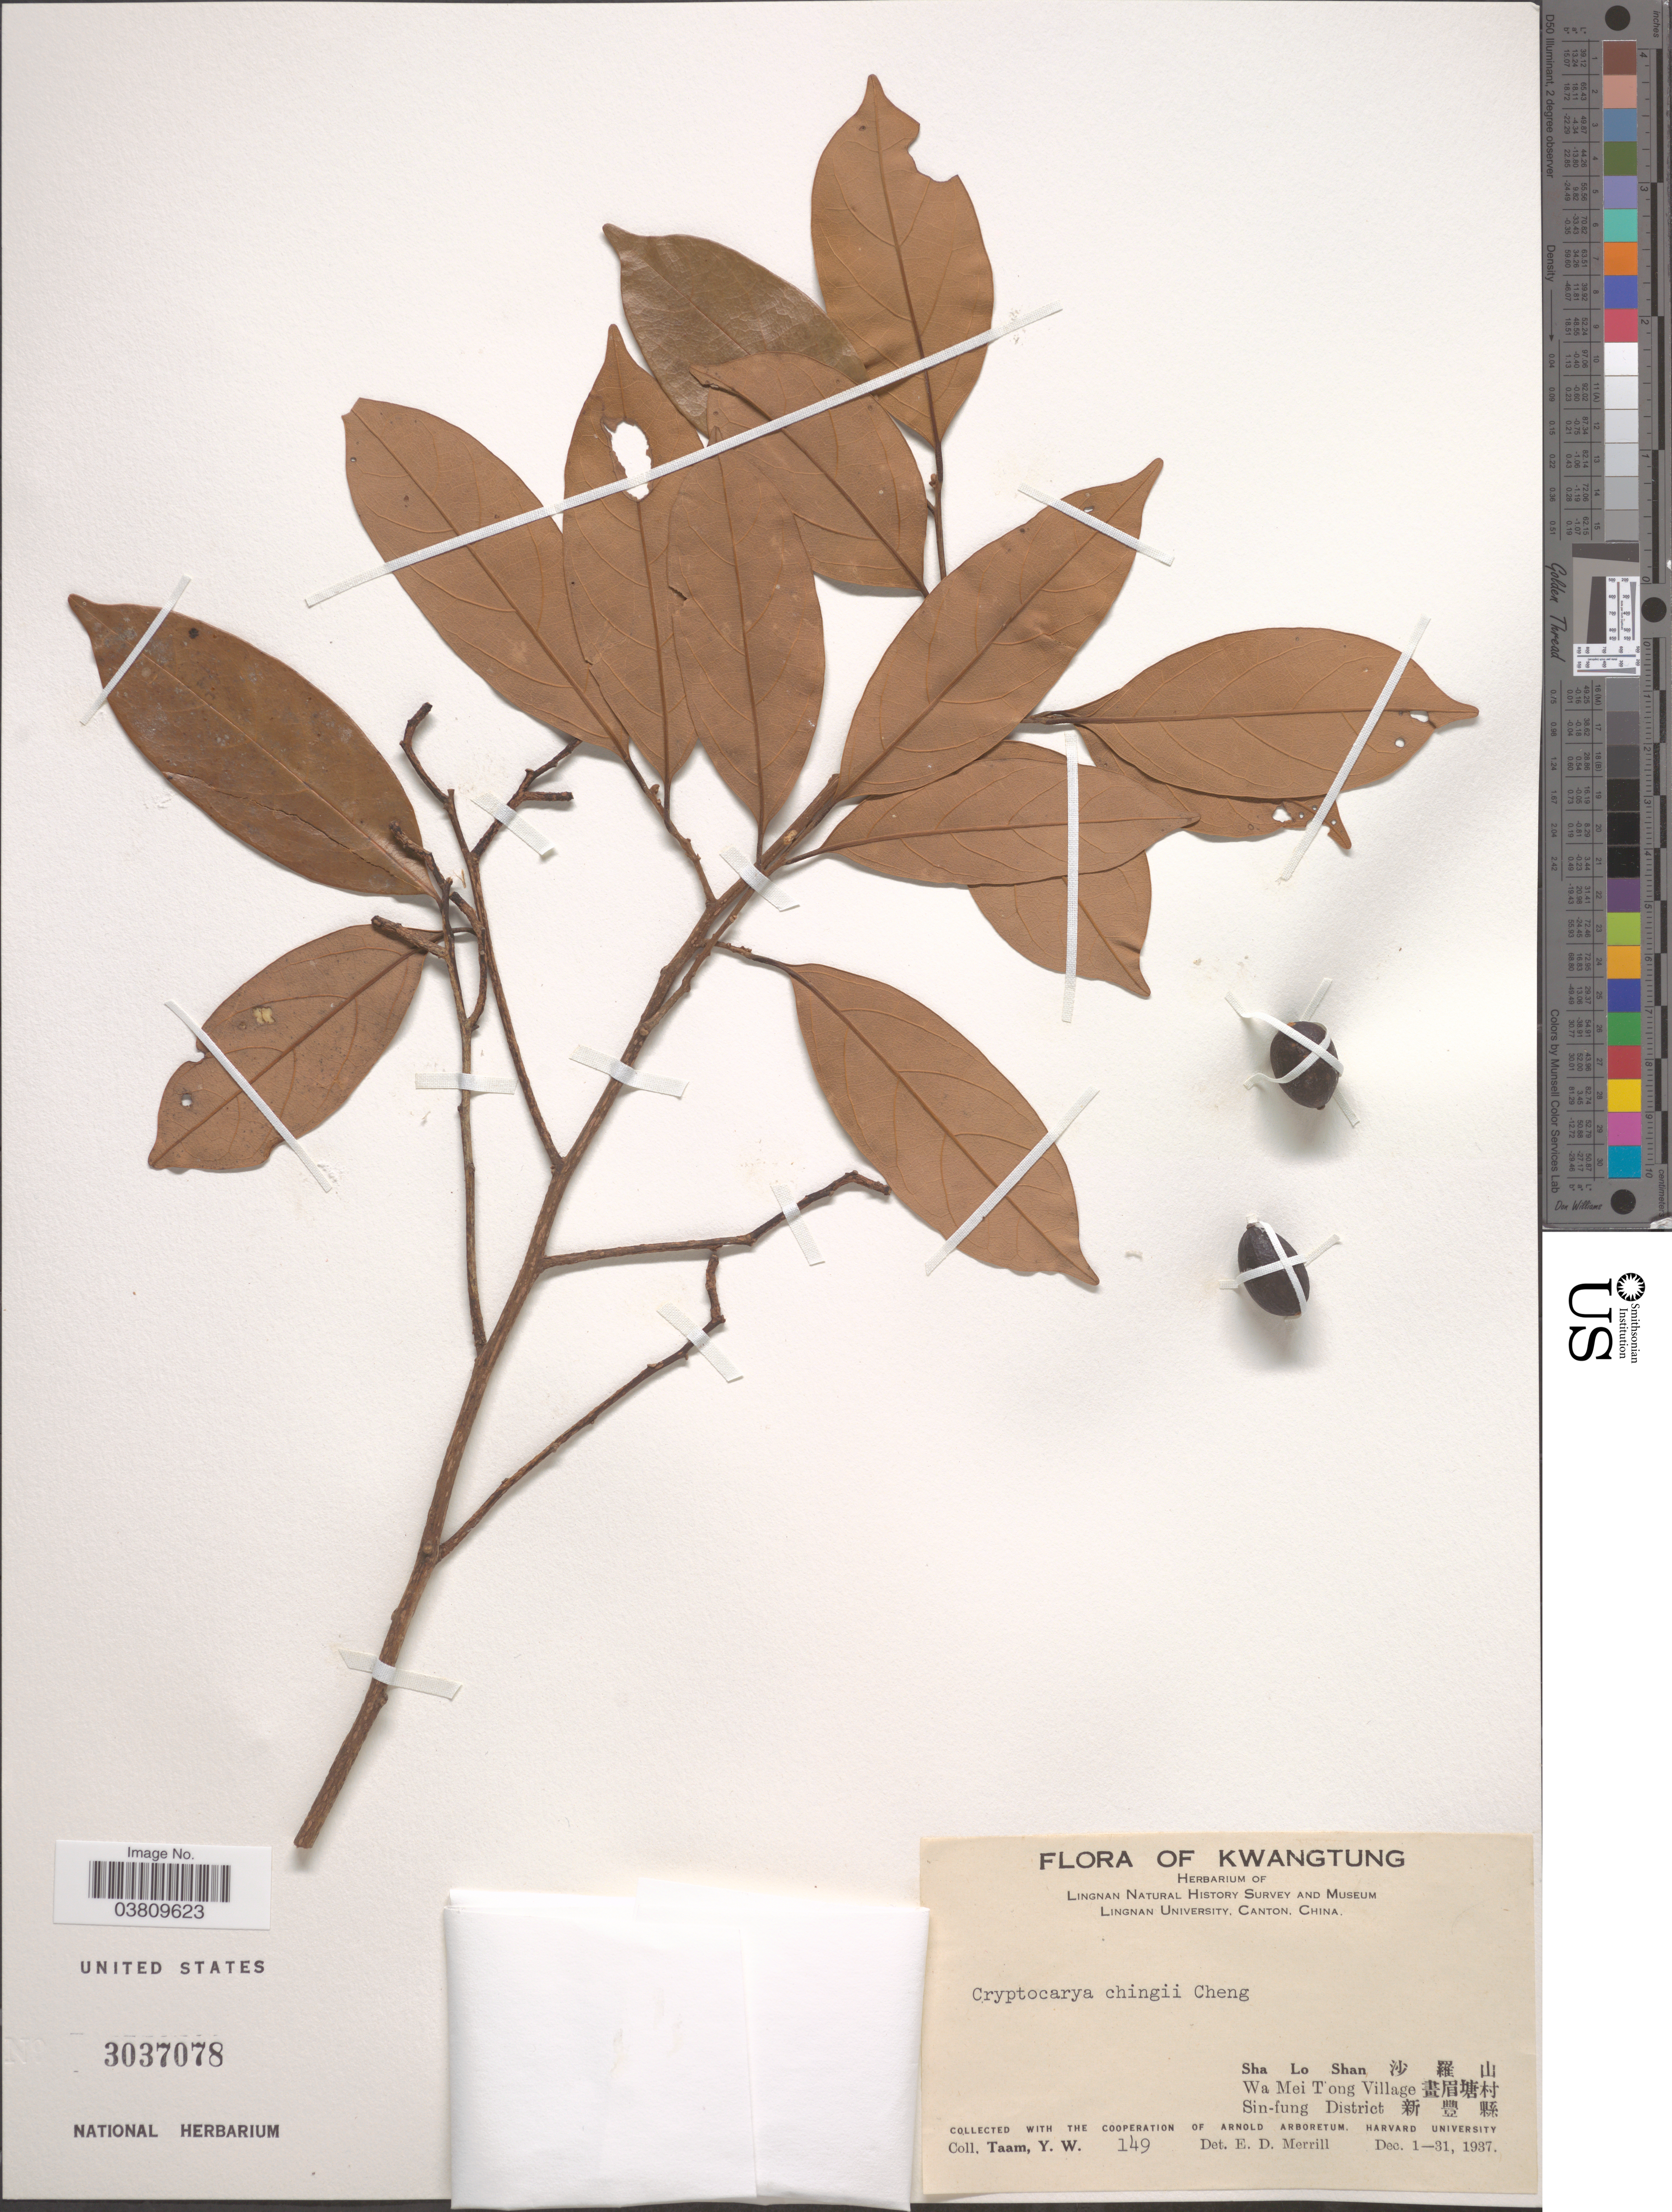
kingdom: Plantae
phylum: Tracheophyta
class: Magnoliopsida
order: Laurales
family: Lauraceae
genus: Cryptocarya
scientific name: Cryptocarya chingii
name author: W.C. Cheng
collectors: Y. W. Taam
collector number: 149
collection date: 1937-12-01/1937-12-31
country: China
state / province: Guangdong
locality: Kwangtung. Sha Lo Shan X. Wa Mei T'ong Village X. Sin-fung District X.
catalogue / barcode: US 3037078